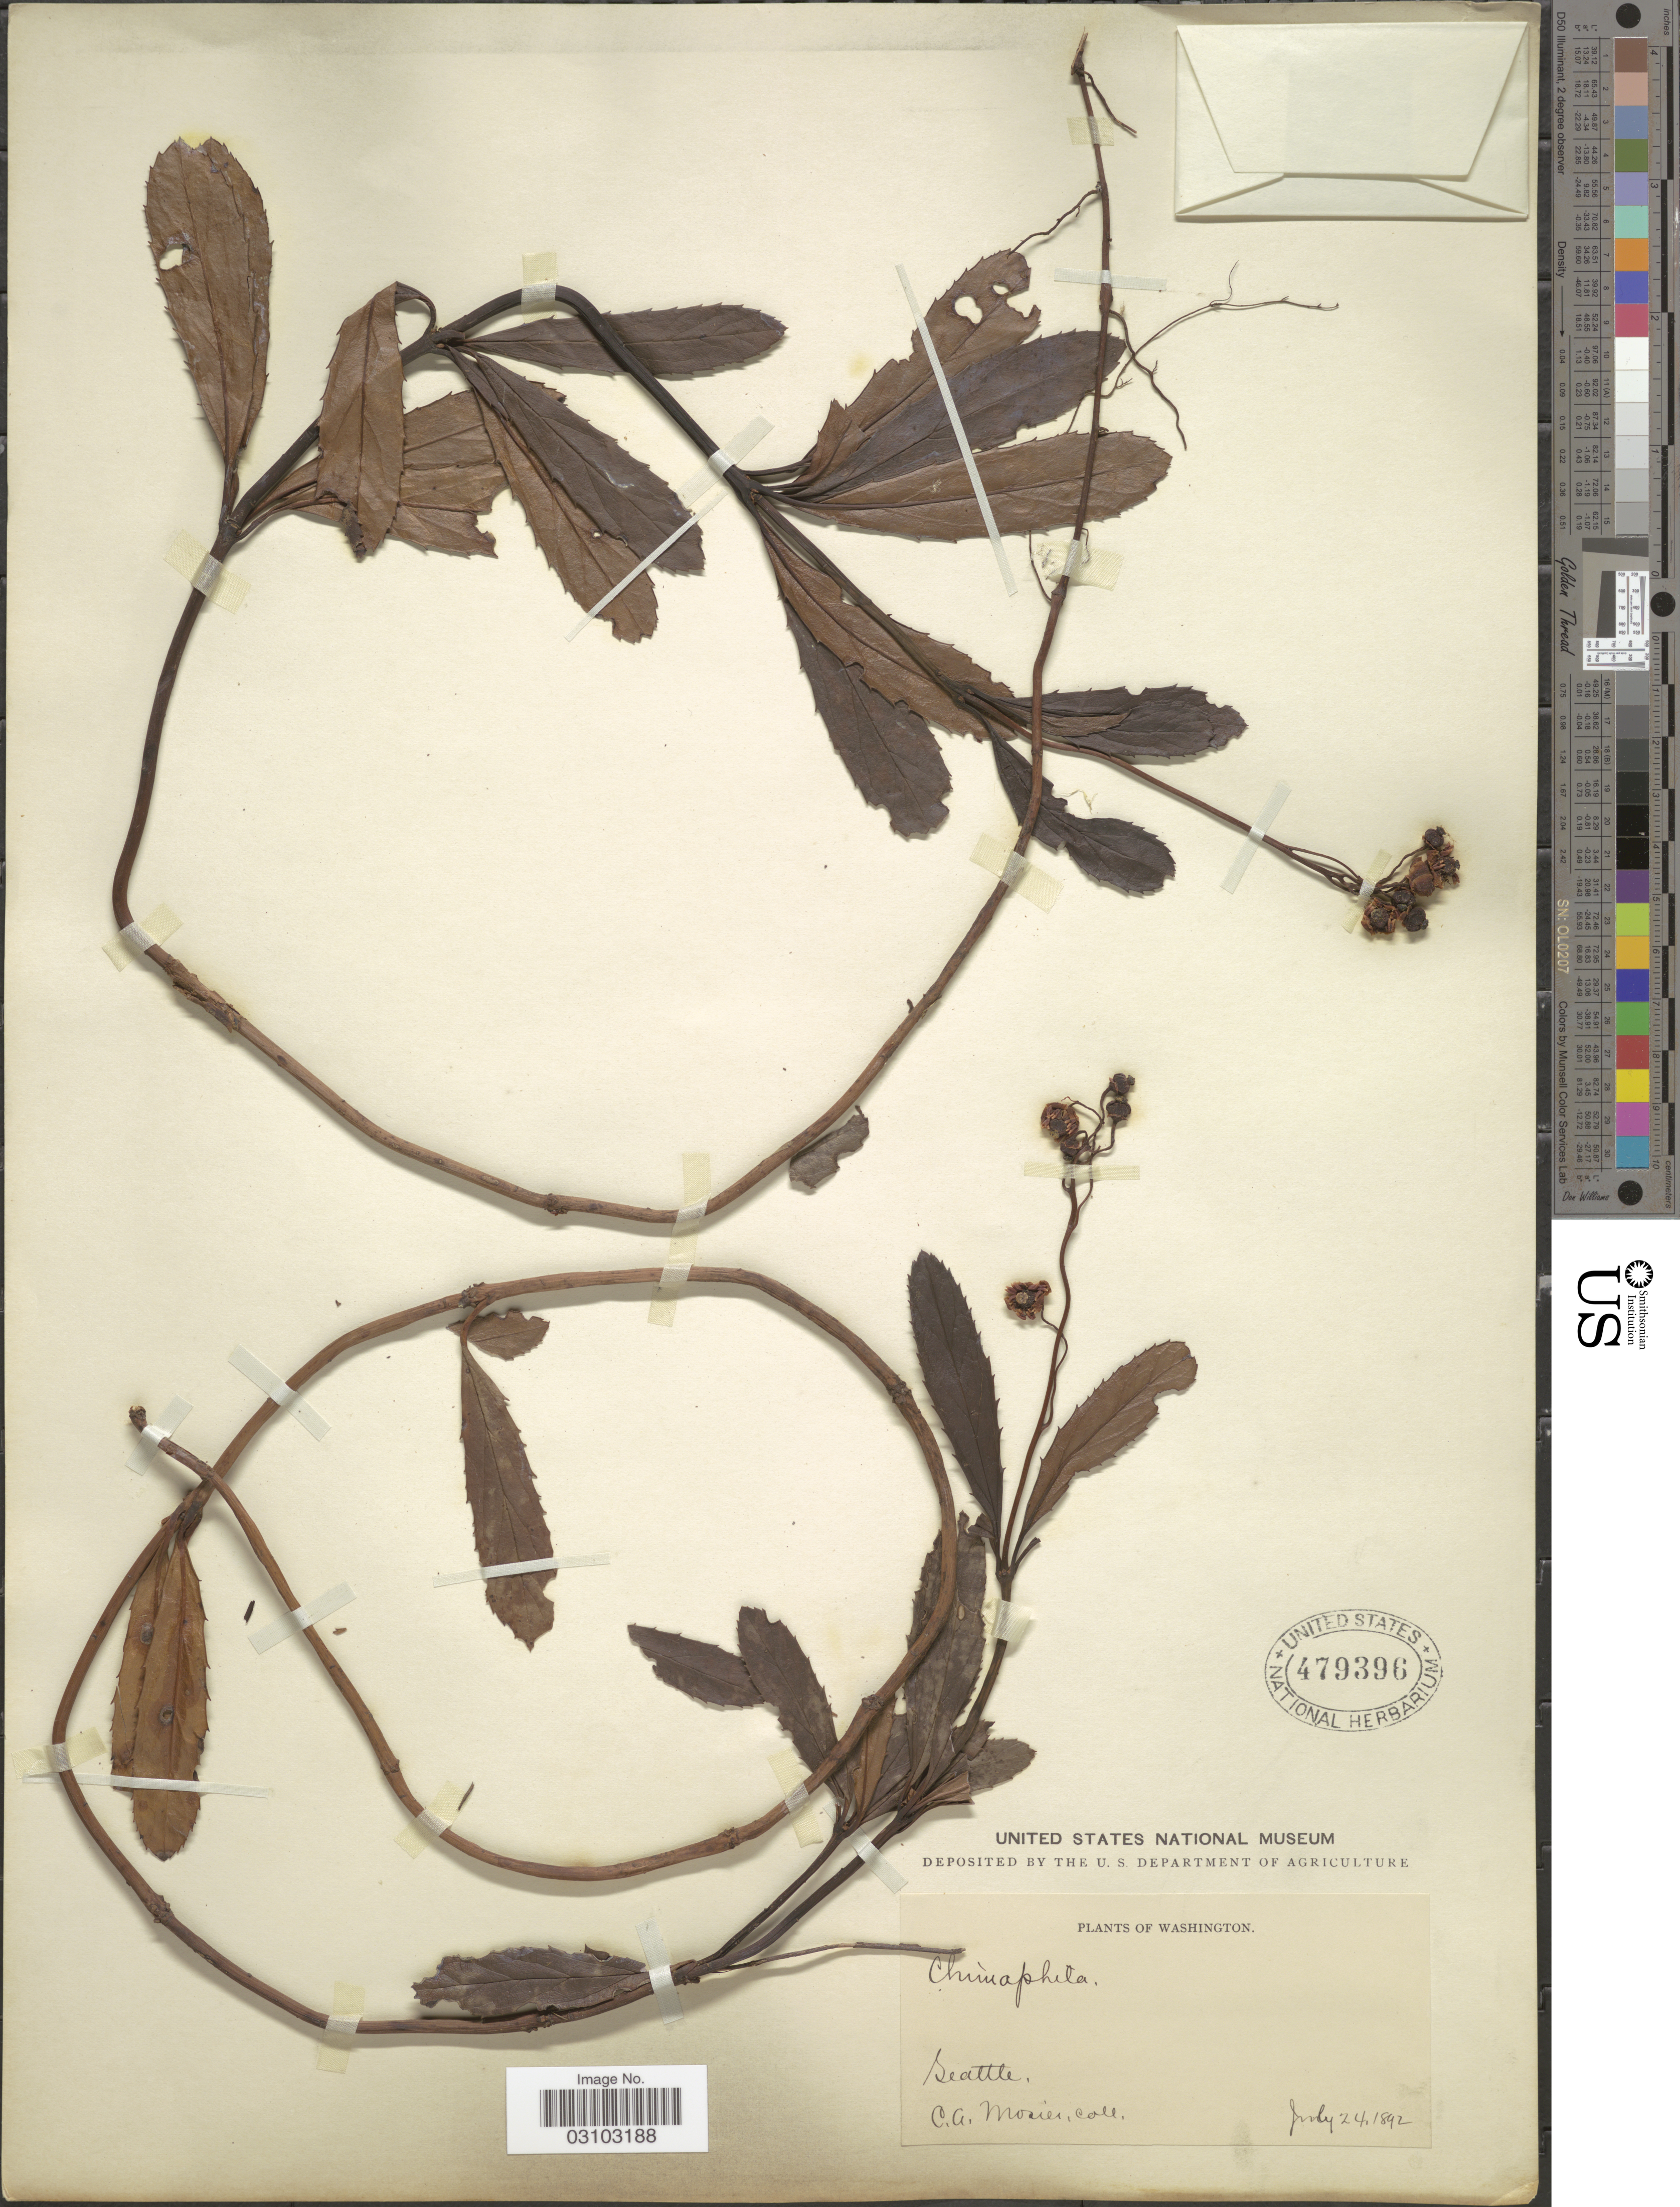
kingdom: Plantae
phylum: Tracheophyta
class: Magnoliopsida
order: Ericales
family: Ericaceae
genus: Chimaphila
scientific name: Chimaphila sp.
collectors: C. A. Mosier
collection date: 1892-07-24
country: United States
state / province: Washington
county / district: King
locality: Seattle.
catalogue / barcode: US 479396